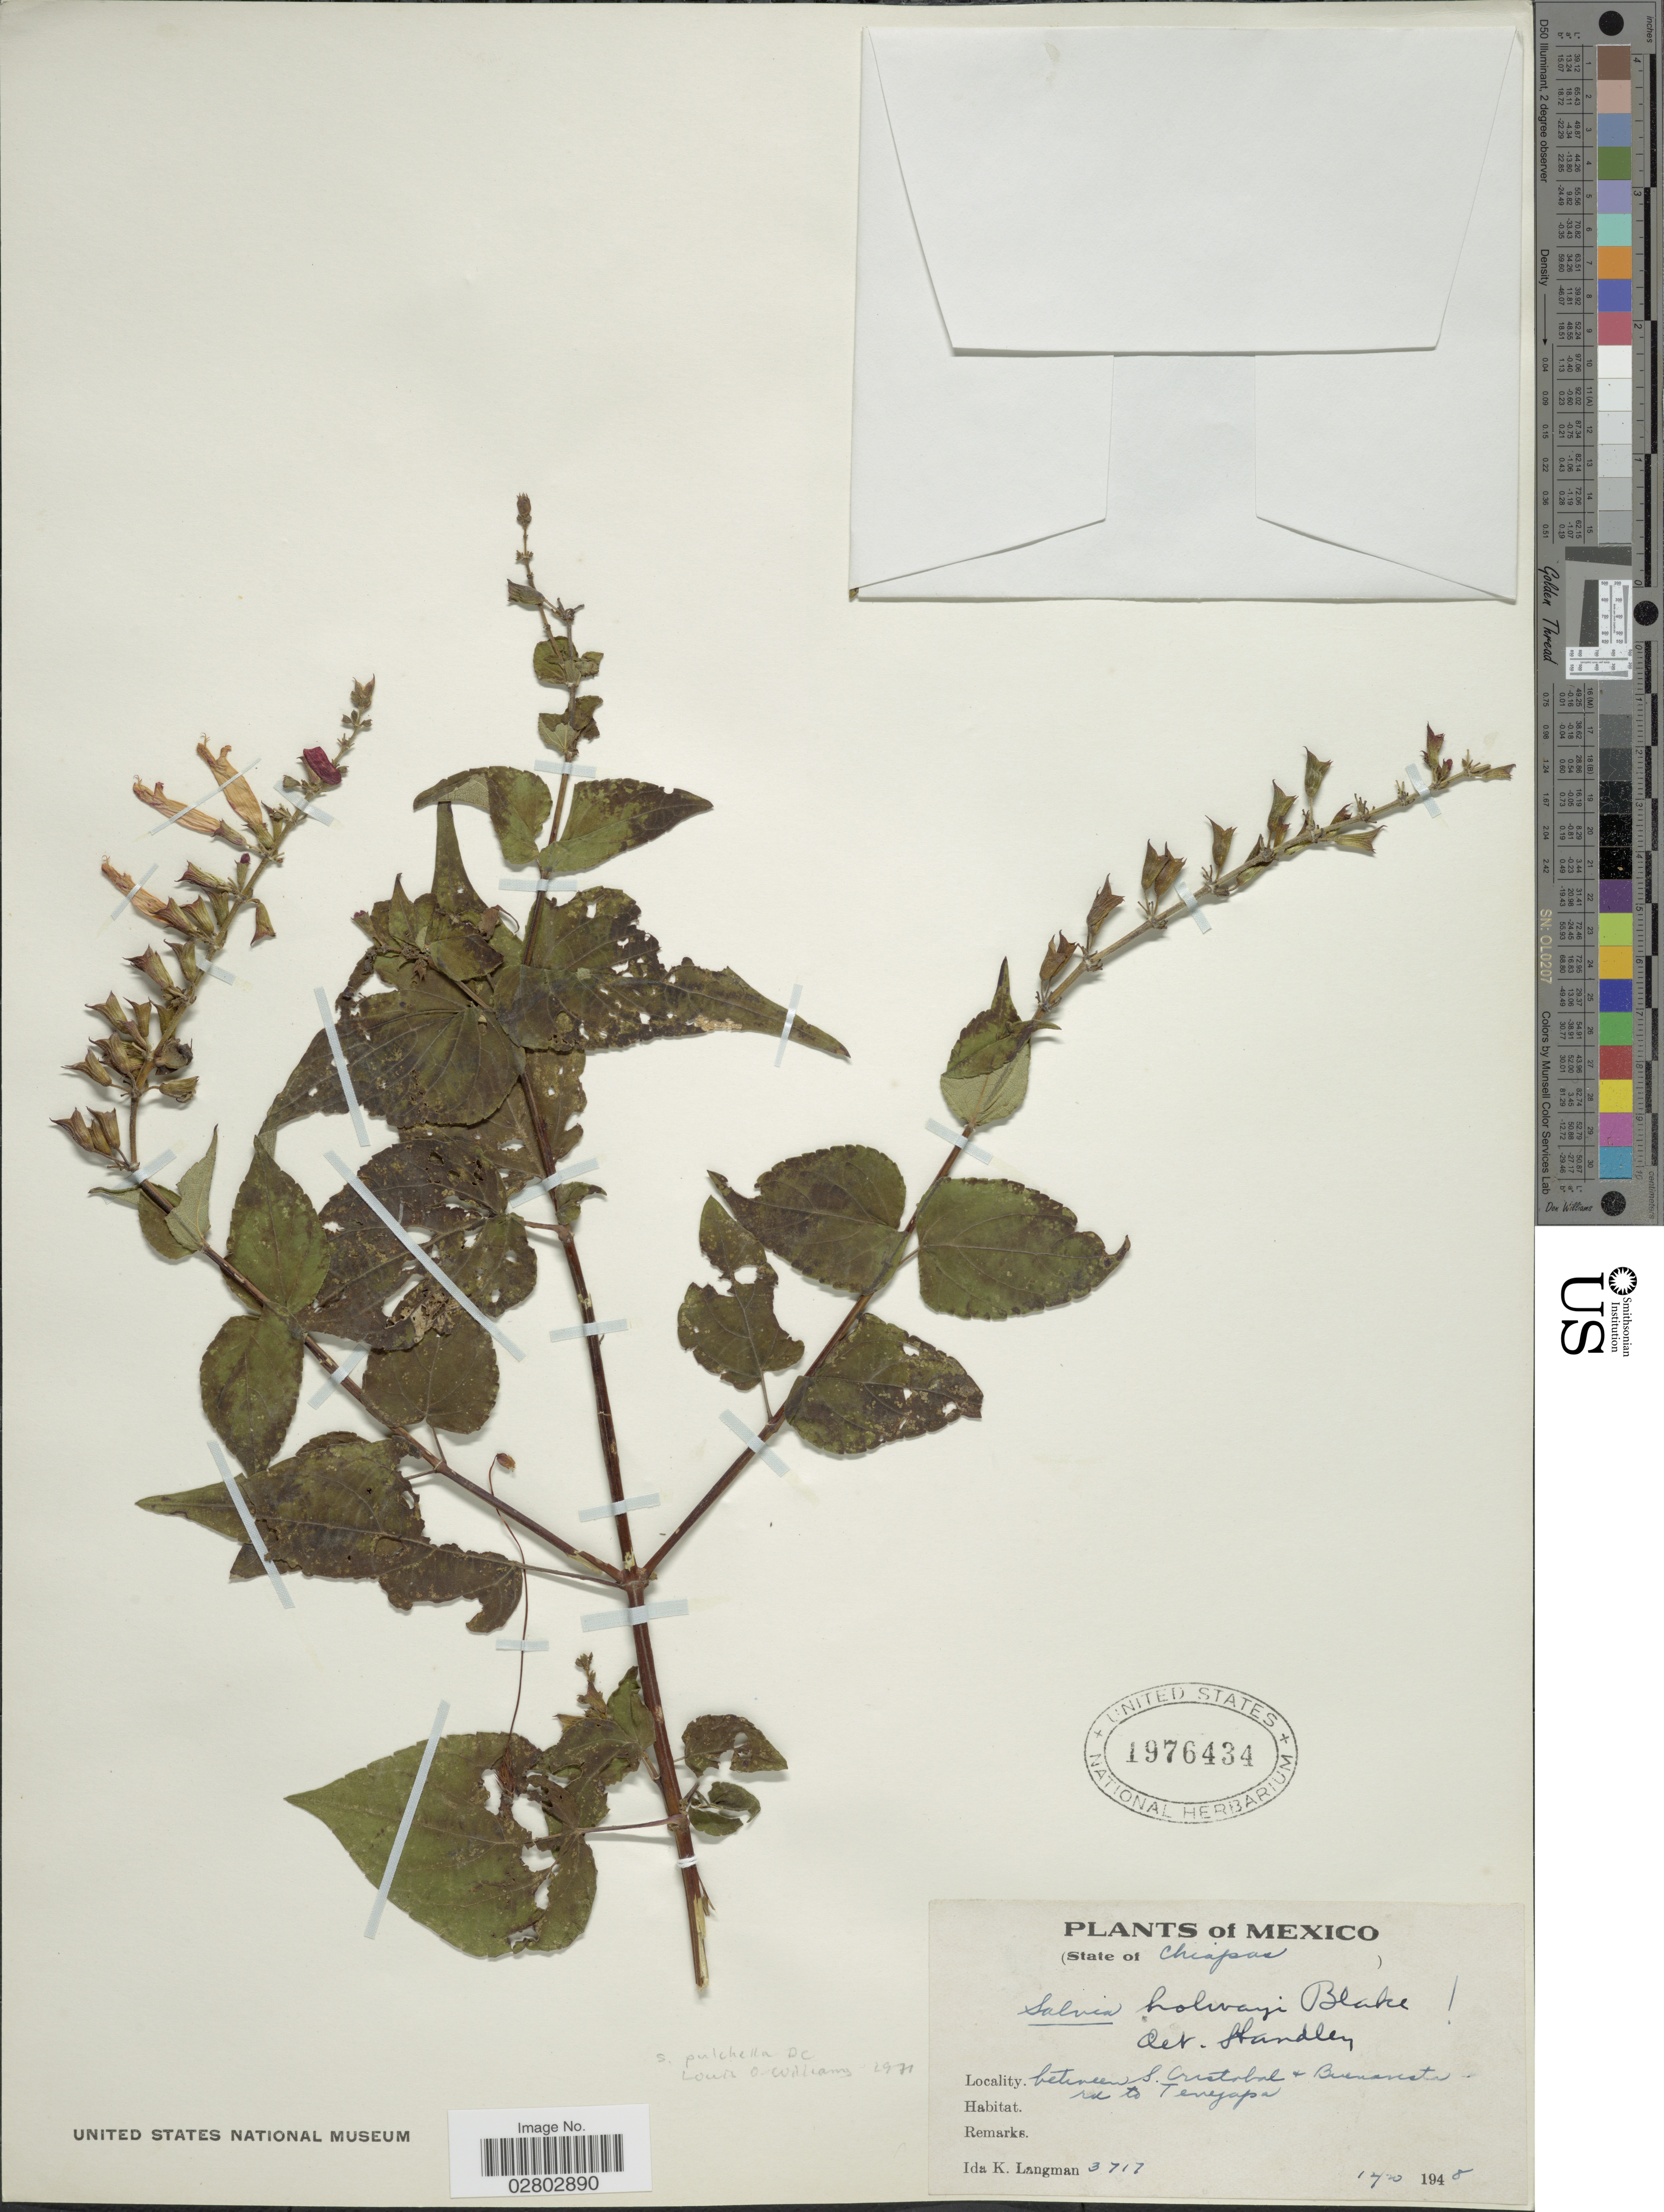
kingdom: Plantae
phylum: Tracheophyta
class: Magnoliopsida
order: Lamiales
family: Lamiaceae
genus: Salvia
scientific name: Salvia pulchella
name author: DC.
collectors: I. K. Langman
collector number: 3717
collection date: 1948-12-20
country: Mexico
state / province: Chiapas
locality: State of Chiapas, between S. Cristobal + Buenavista to Tenejapa.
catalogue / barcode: US 1976434